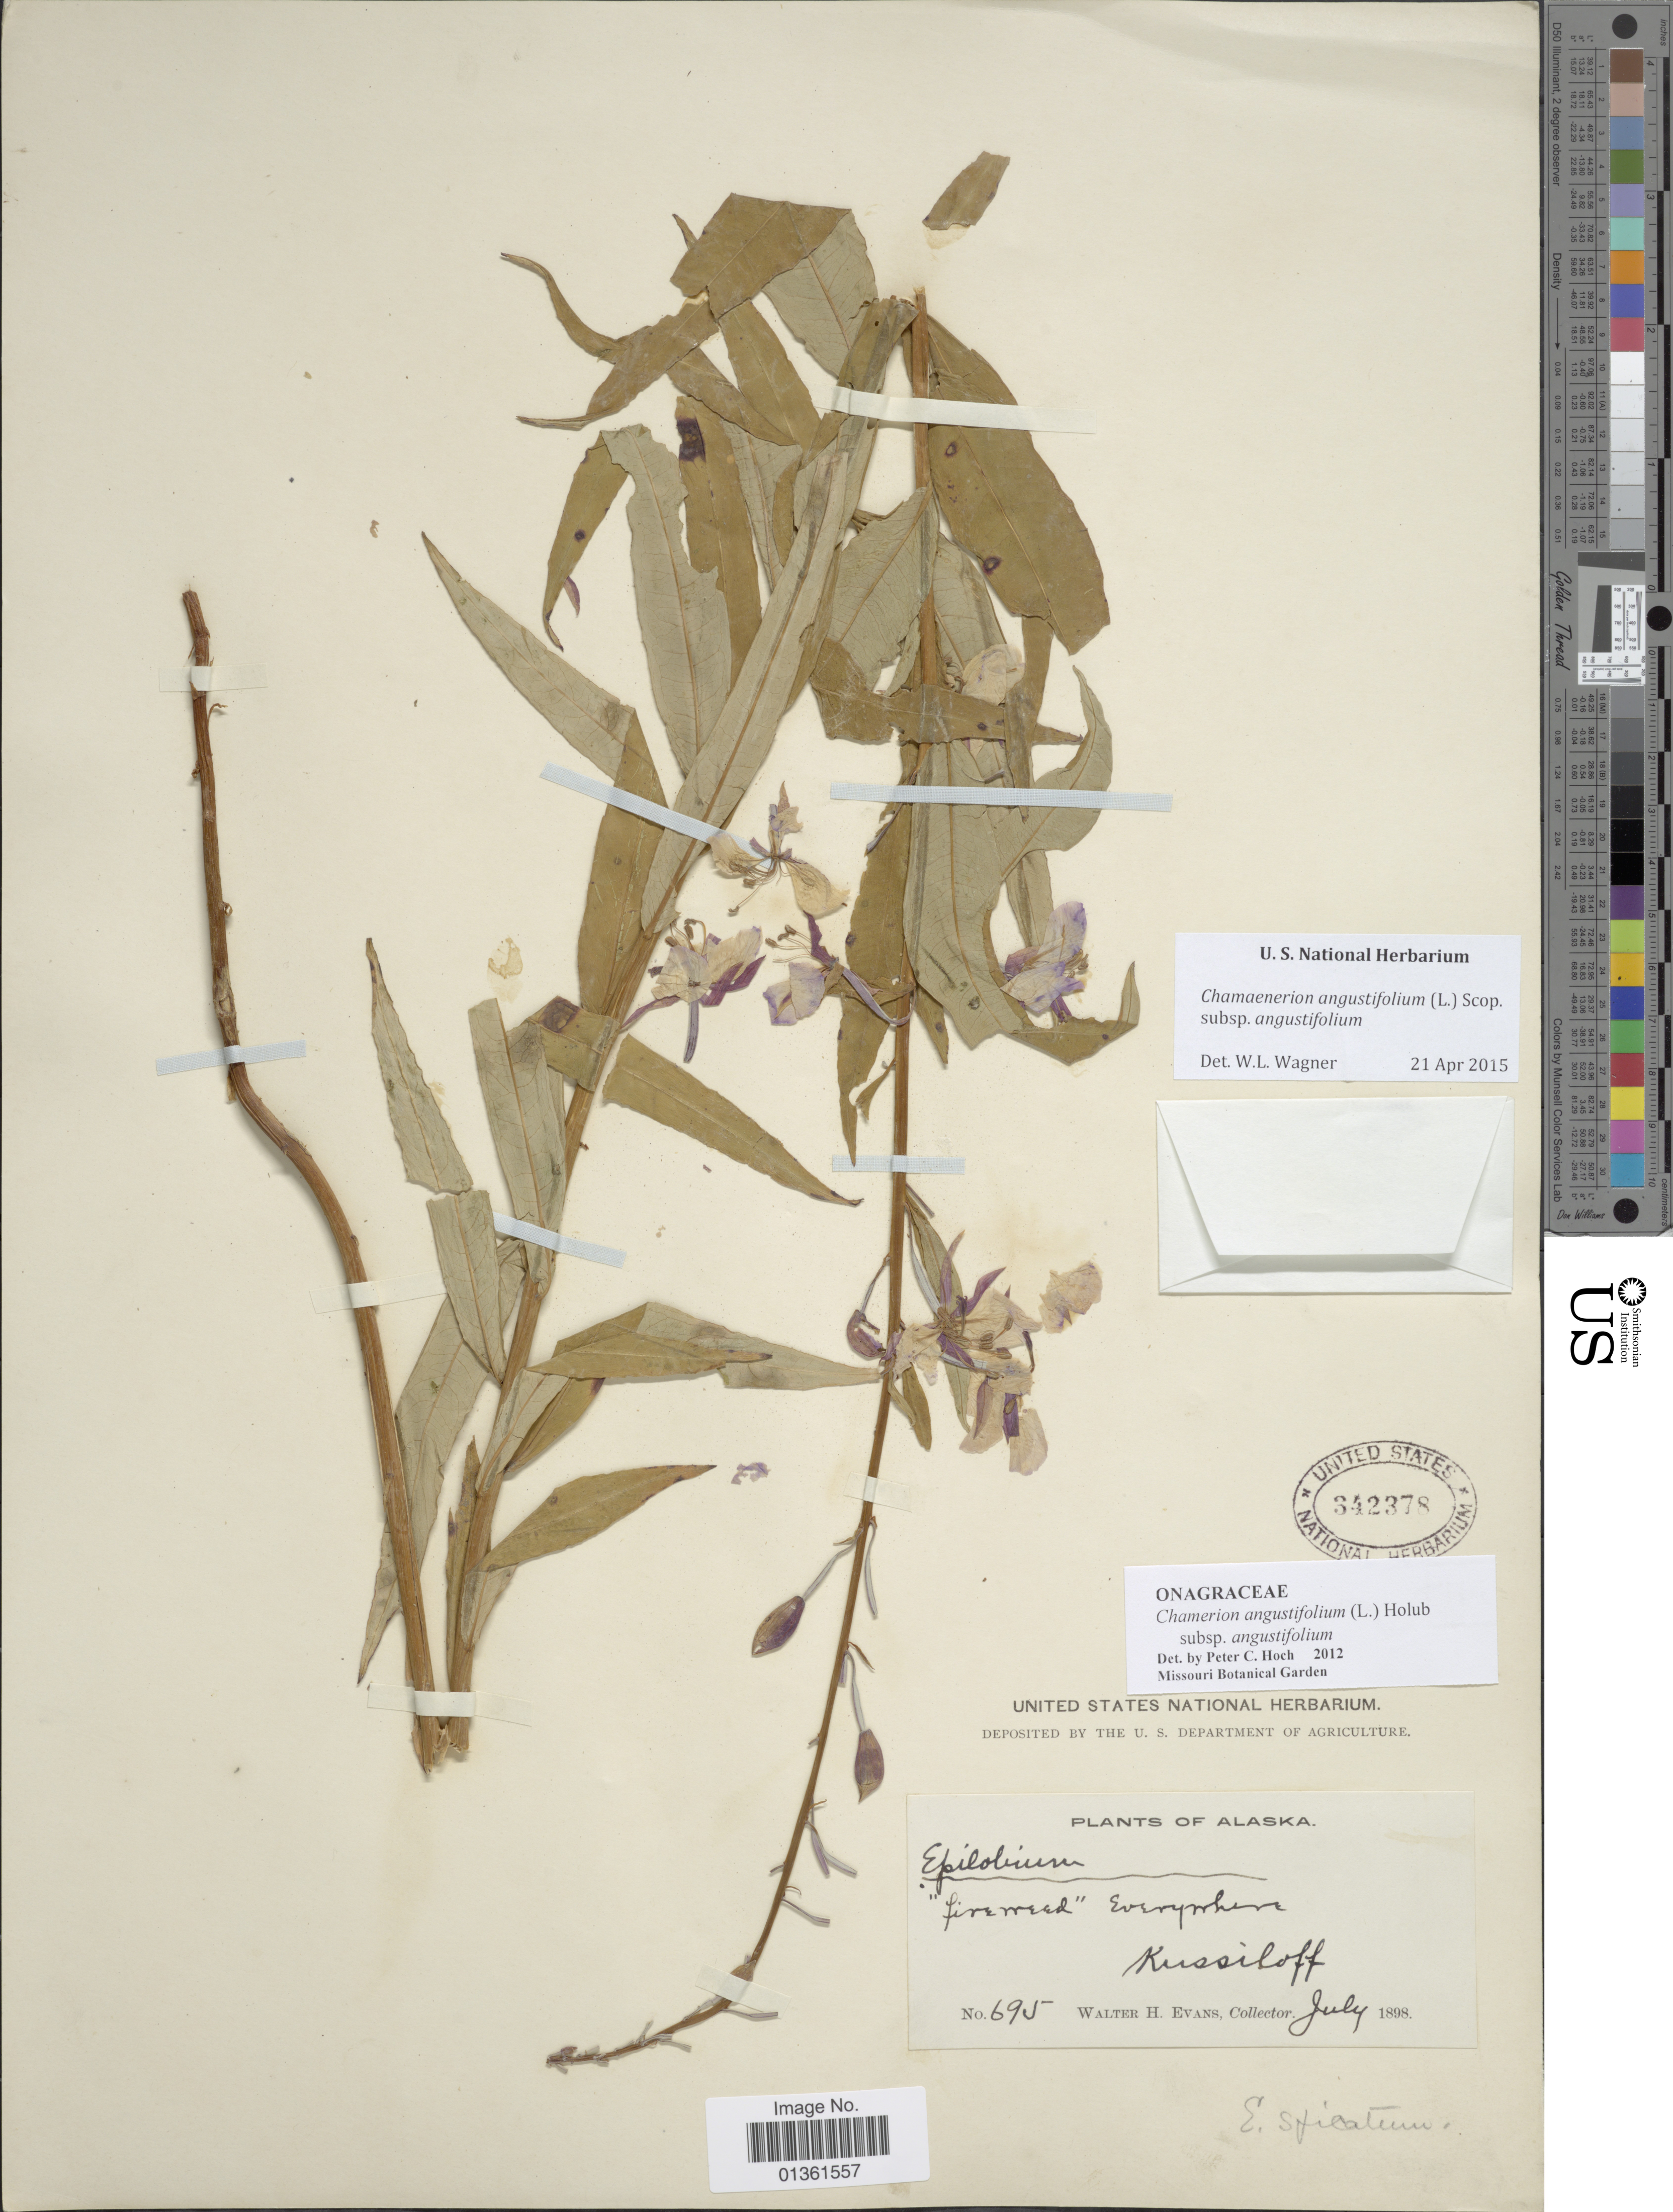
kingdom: Plantae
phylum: Tracheophyta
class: Magnoliopsida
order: Myrtales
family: Onagraceae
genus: Chamaenerion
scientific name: Chamaenerion angustifolium subsp. angustifolium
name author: (L.) Scop.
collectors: W. H. Evans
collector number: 695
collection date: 1898-07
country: United States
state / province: Alaska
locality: Kussiloff.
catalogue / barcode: US 342378